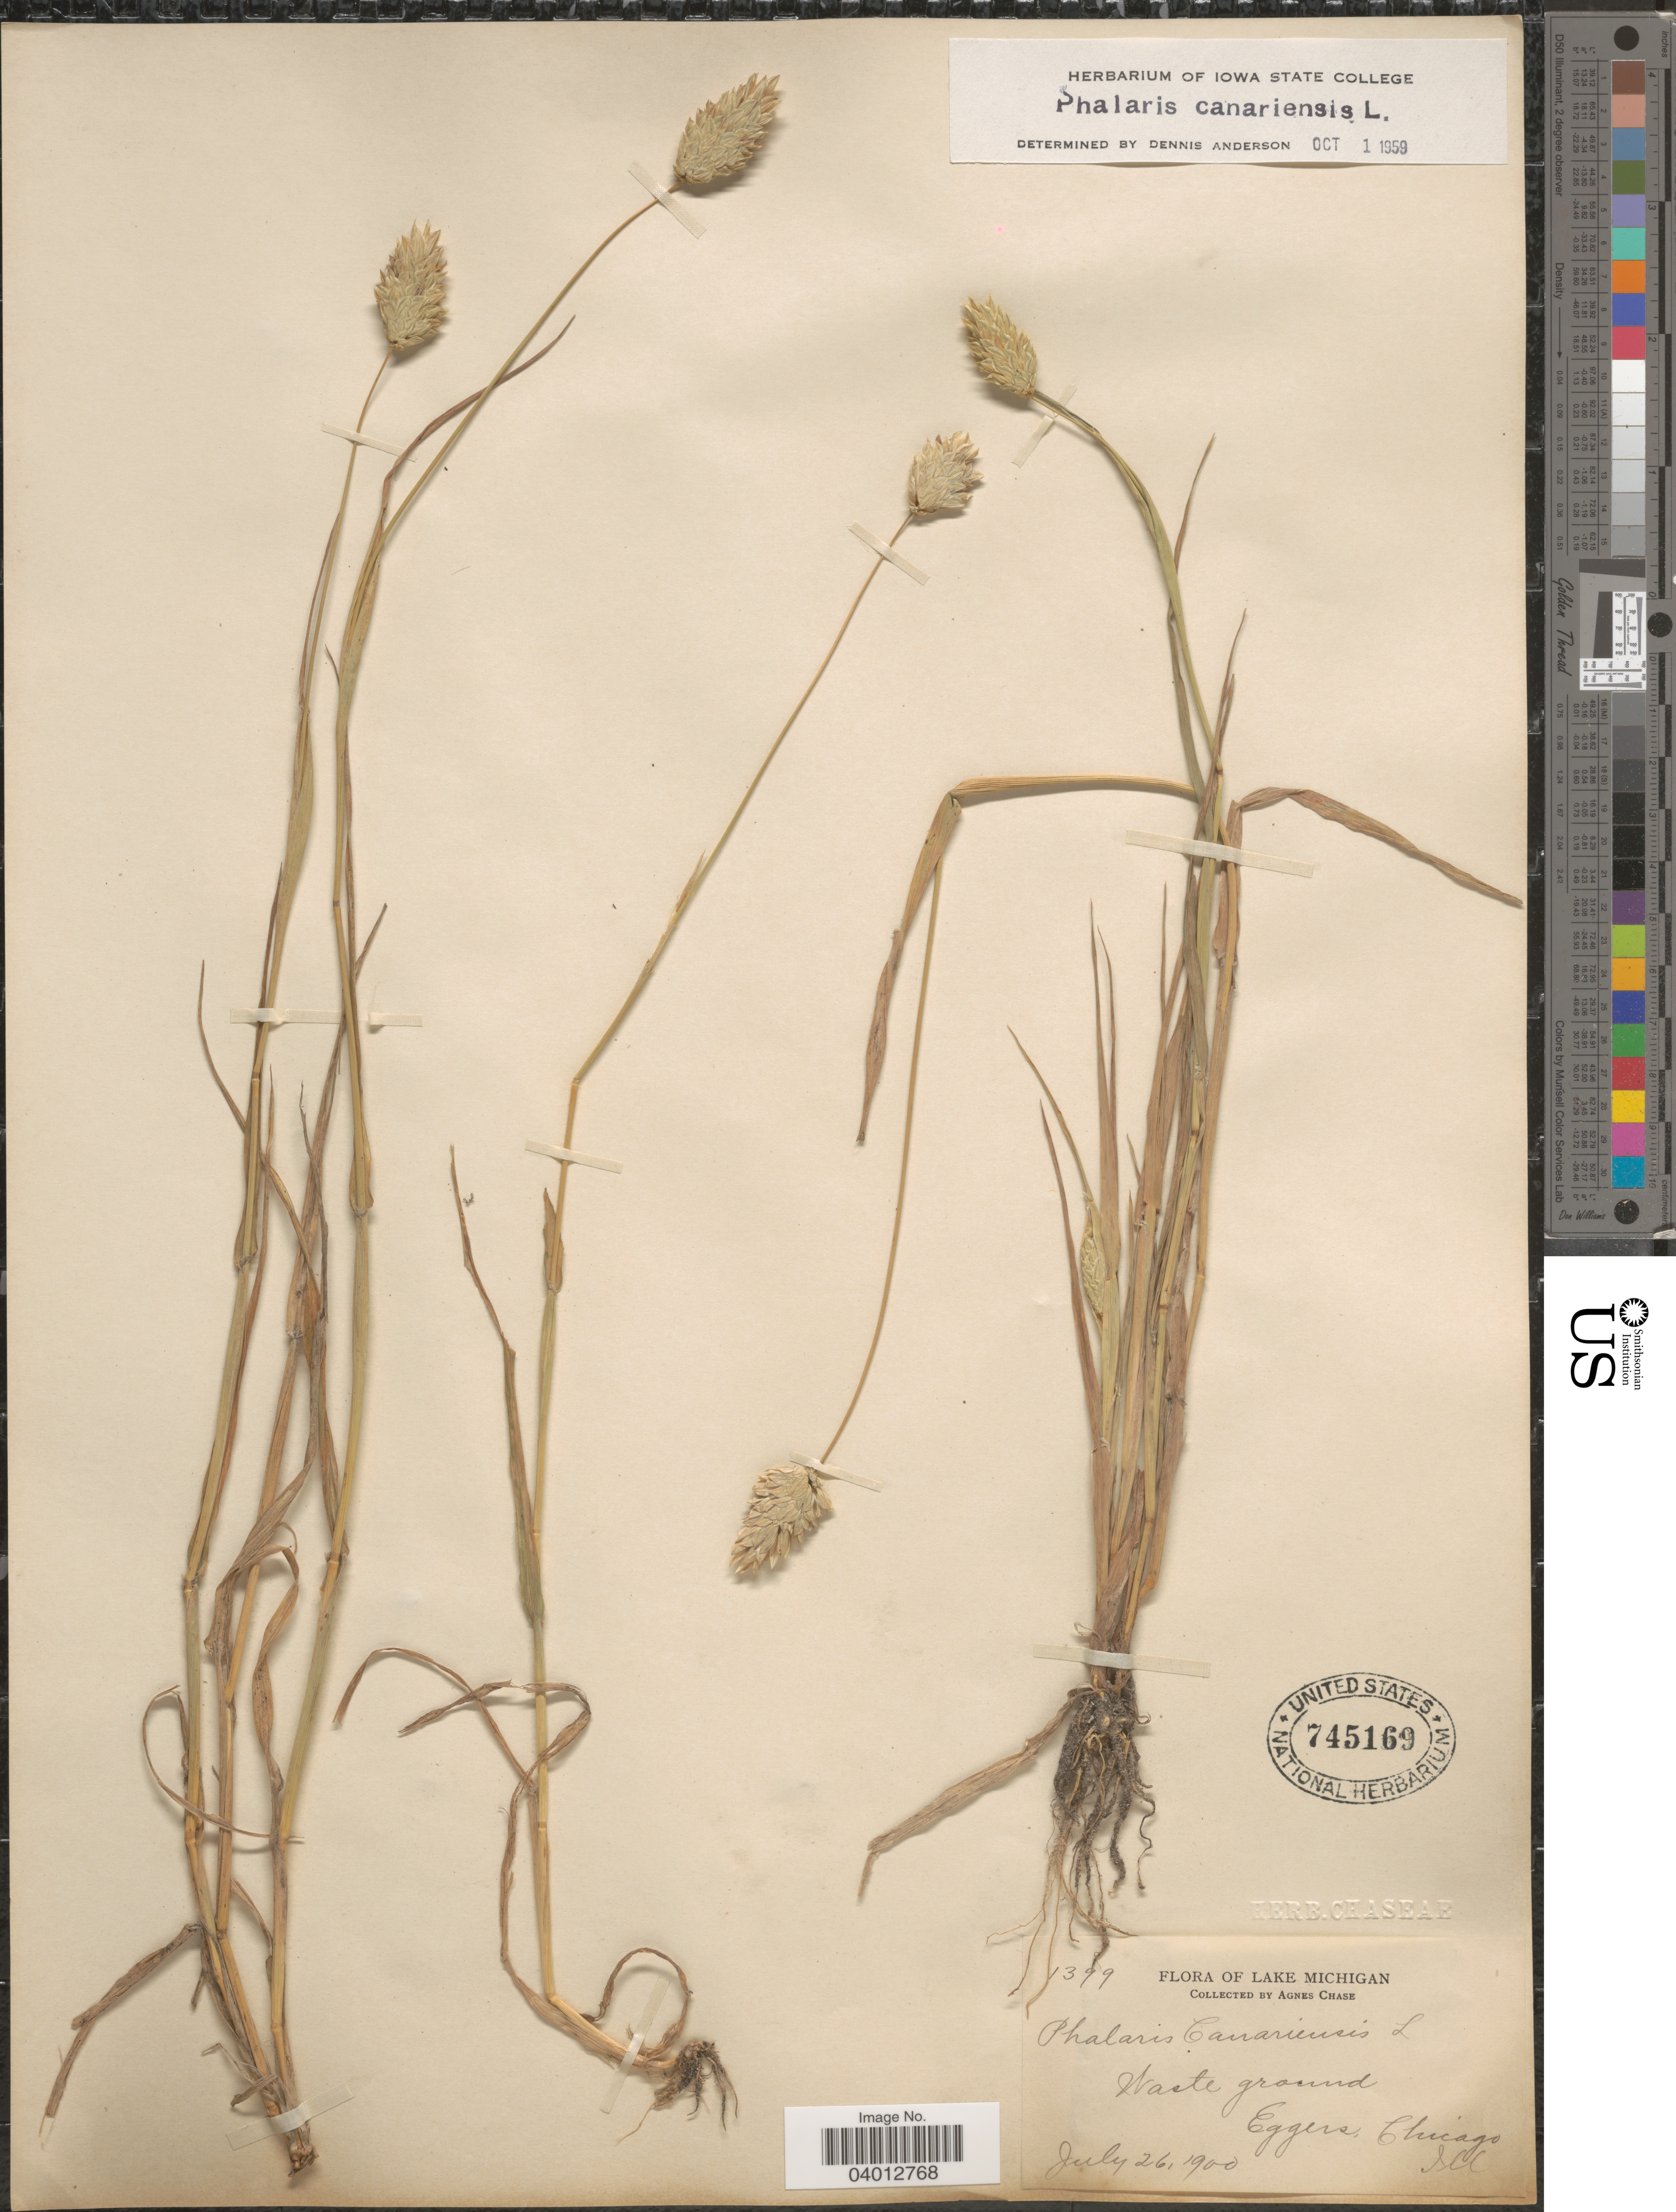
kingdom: Plantae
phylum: Tracheophyta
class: Liliopsida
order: Poales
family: Poaceae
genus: Phalaris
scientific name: Phalaris canariensis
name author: L.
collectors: A. Chase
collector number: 1399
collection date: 1900-07-26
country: United States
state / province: Illinois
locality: Lake Michigan. Eggers, Chicago.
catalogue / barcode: US 745169